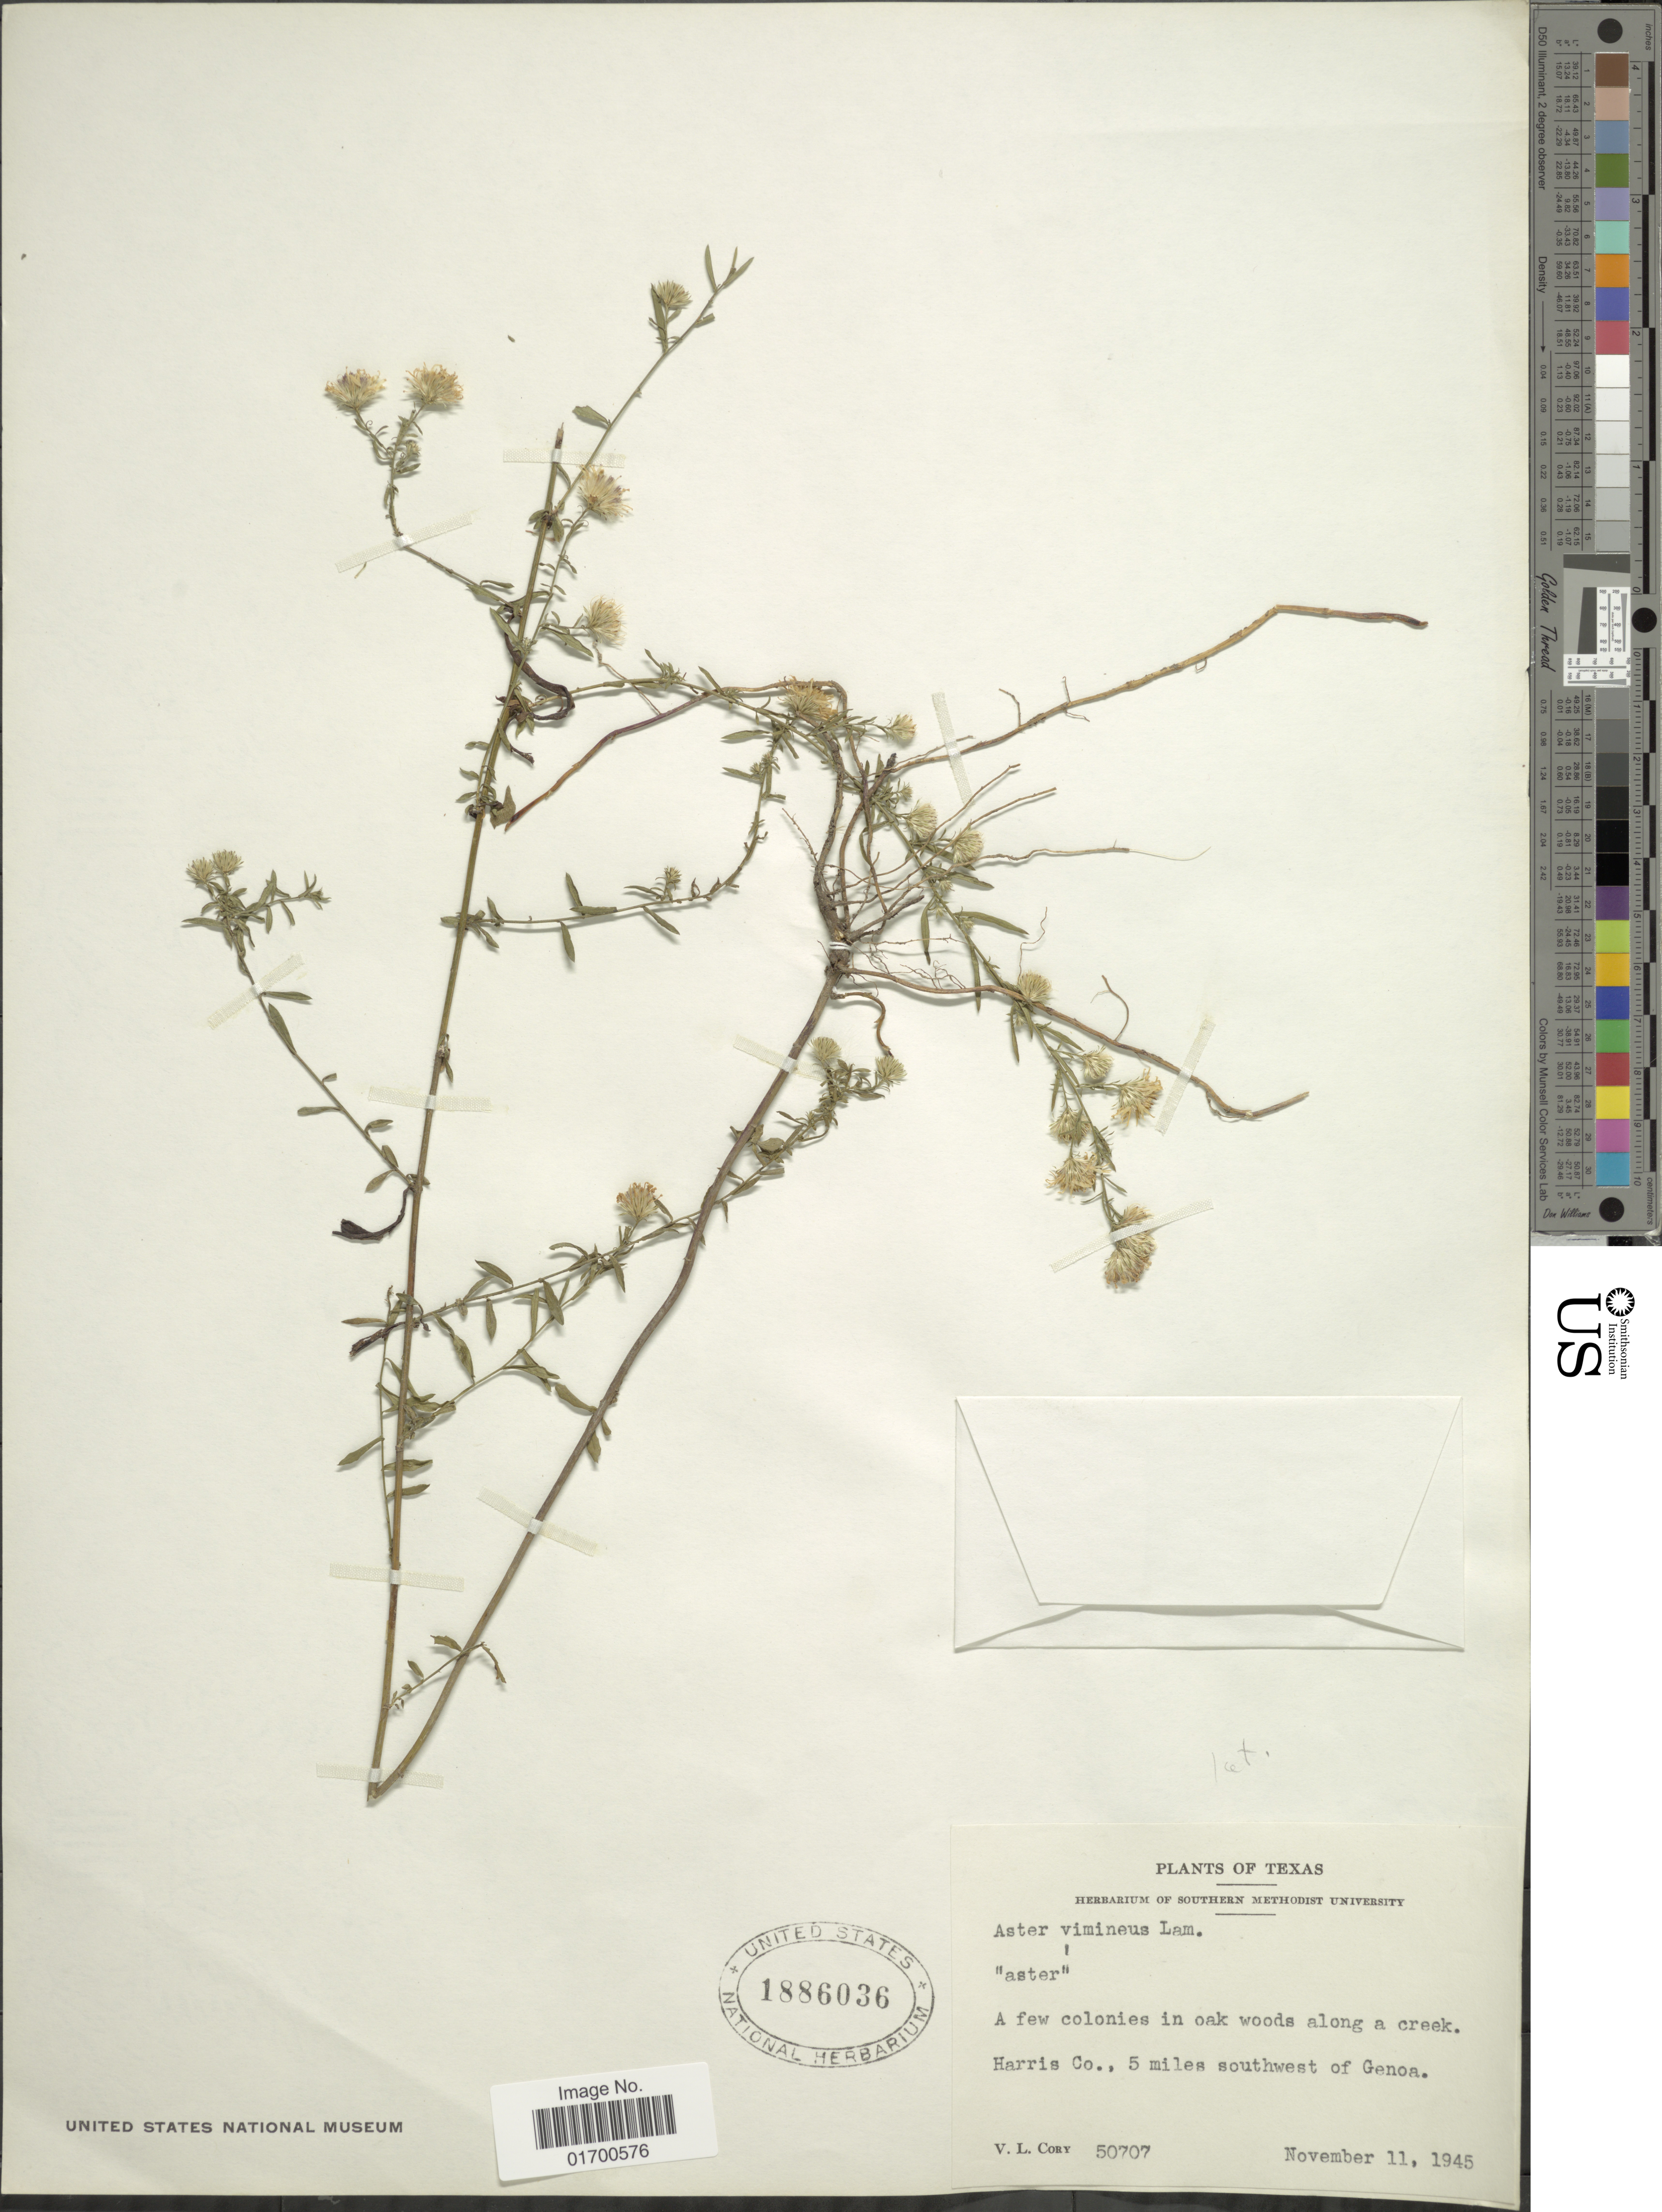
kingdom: Plantae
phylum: Tracheophyta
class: Magnoliopsida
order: Asterales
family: Asteraceae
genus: Symphyotrichum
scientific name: Symphyotrichum lateriflorum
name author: (L.) Á. Löve & D. Löve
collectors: V. Cory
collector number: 50707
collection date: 1945-11-11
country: United States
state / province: Texas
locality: Harris Co., 5 miles southwest of Genoa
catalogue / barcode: US 1886036